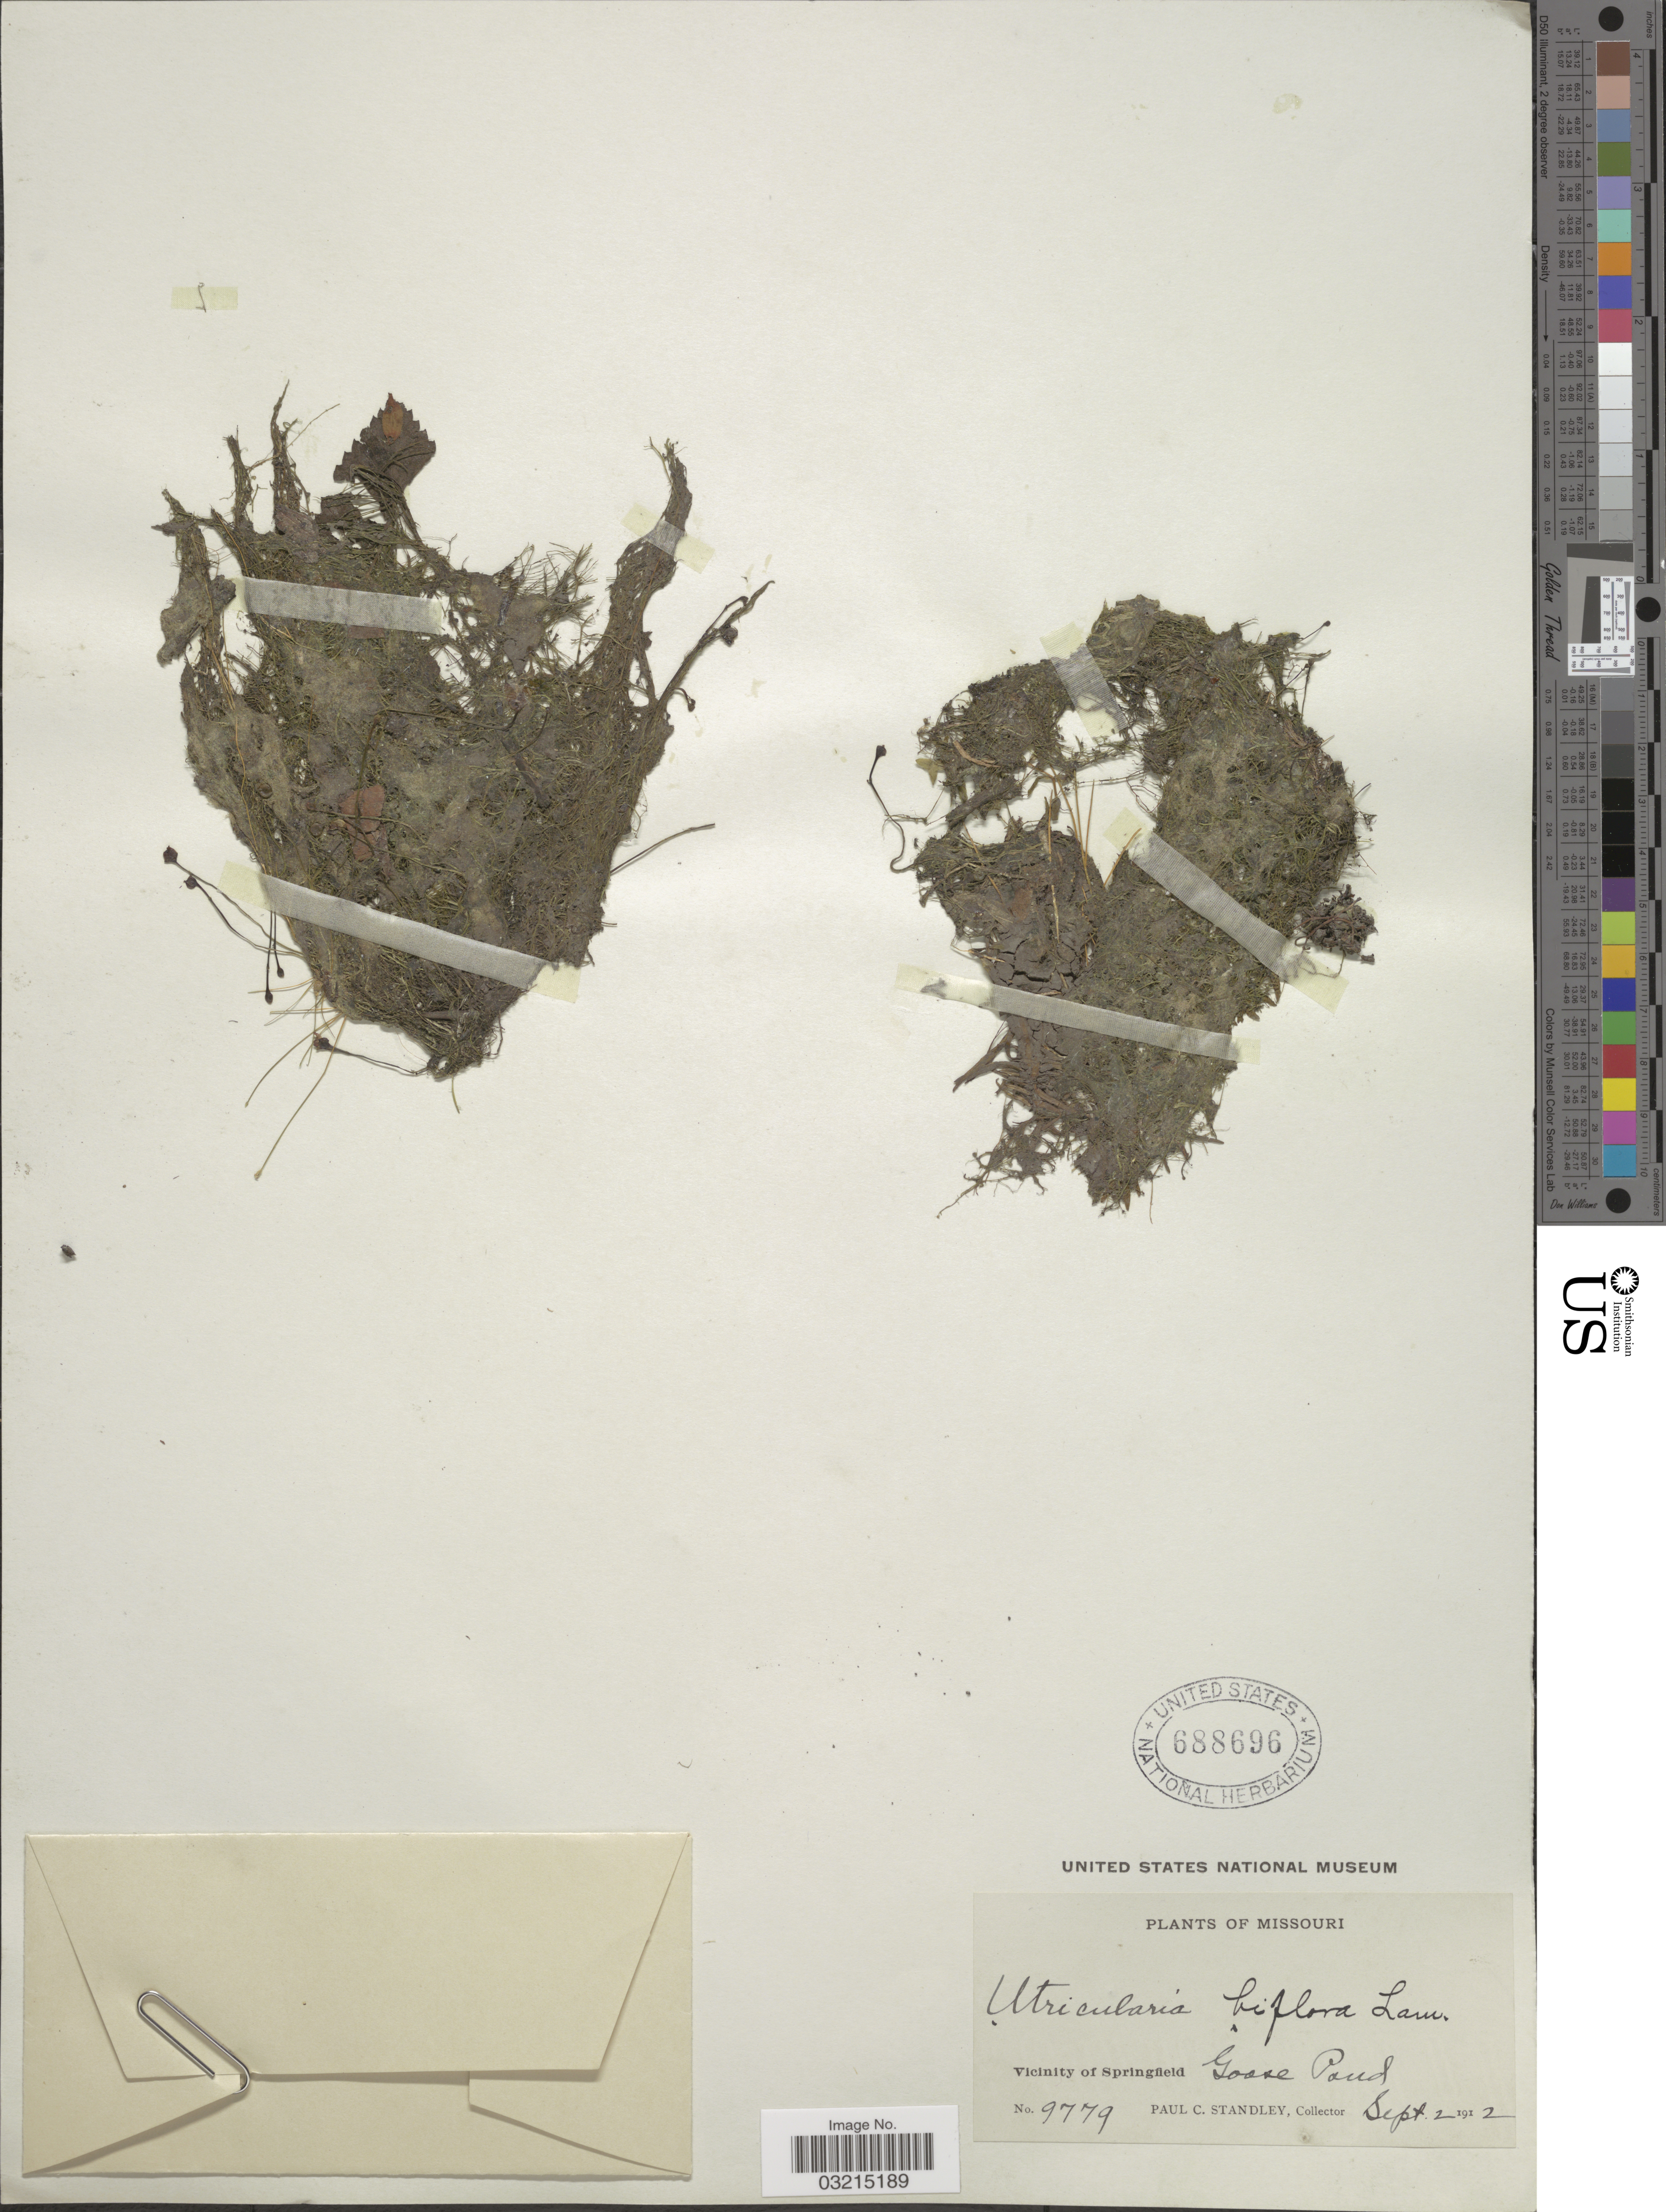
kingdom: Plantae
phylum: Tracheophyta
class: Magnoliopsida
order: Lamiales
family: Lentibulariaceae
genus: Utricularia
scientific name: Utricularia gibba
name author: L.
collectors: P. C. Standley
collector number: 9779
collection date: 1912-09-02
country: United States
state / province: Missouri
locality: Vicinity of Springfield. Goose Pond.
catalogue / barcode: US 688696